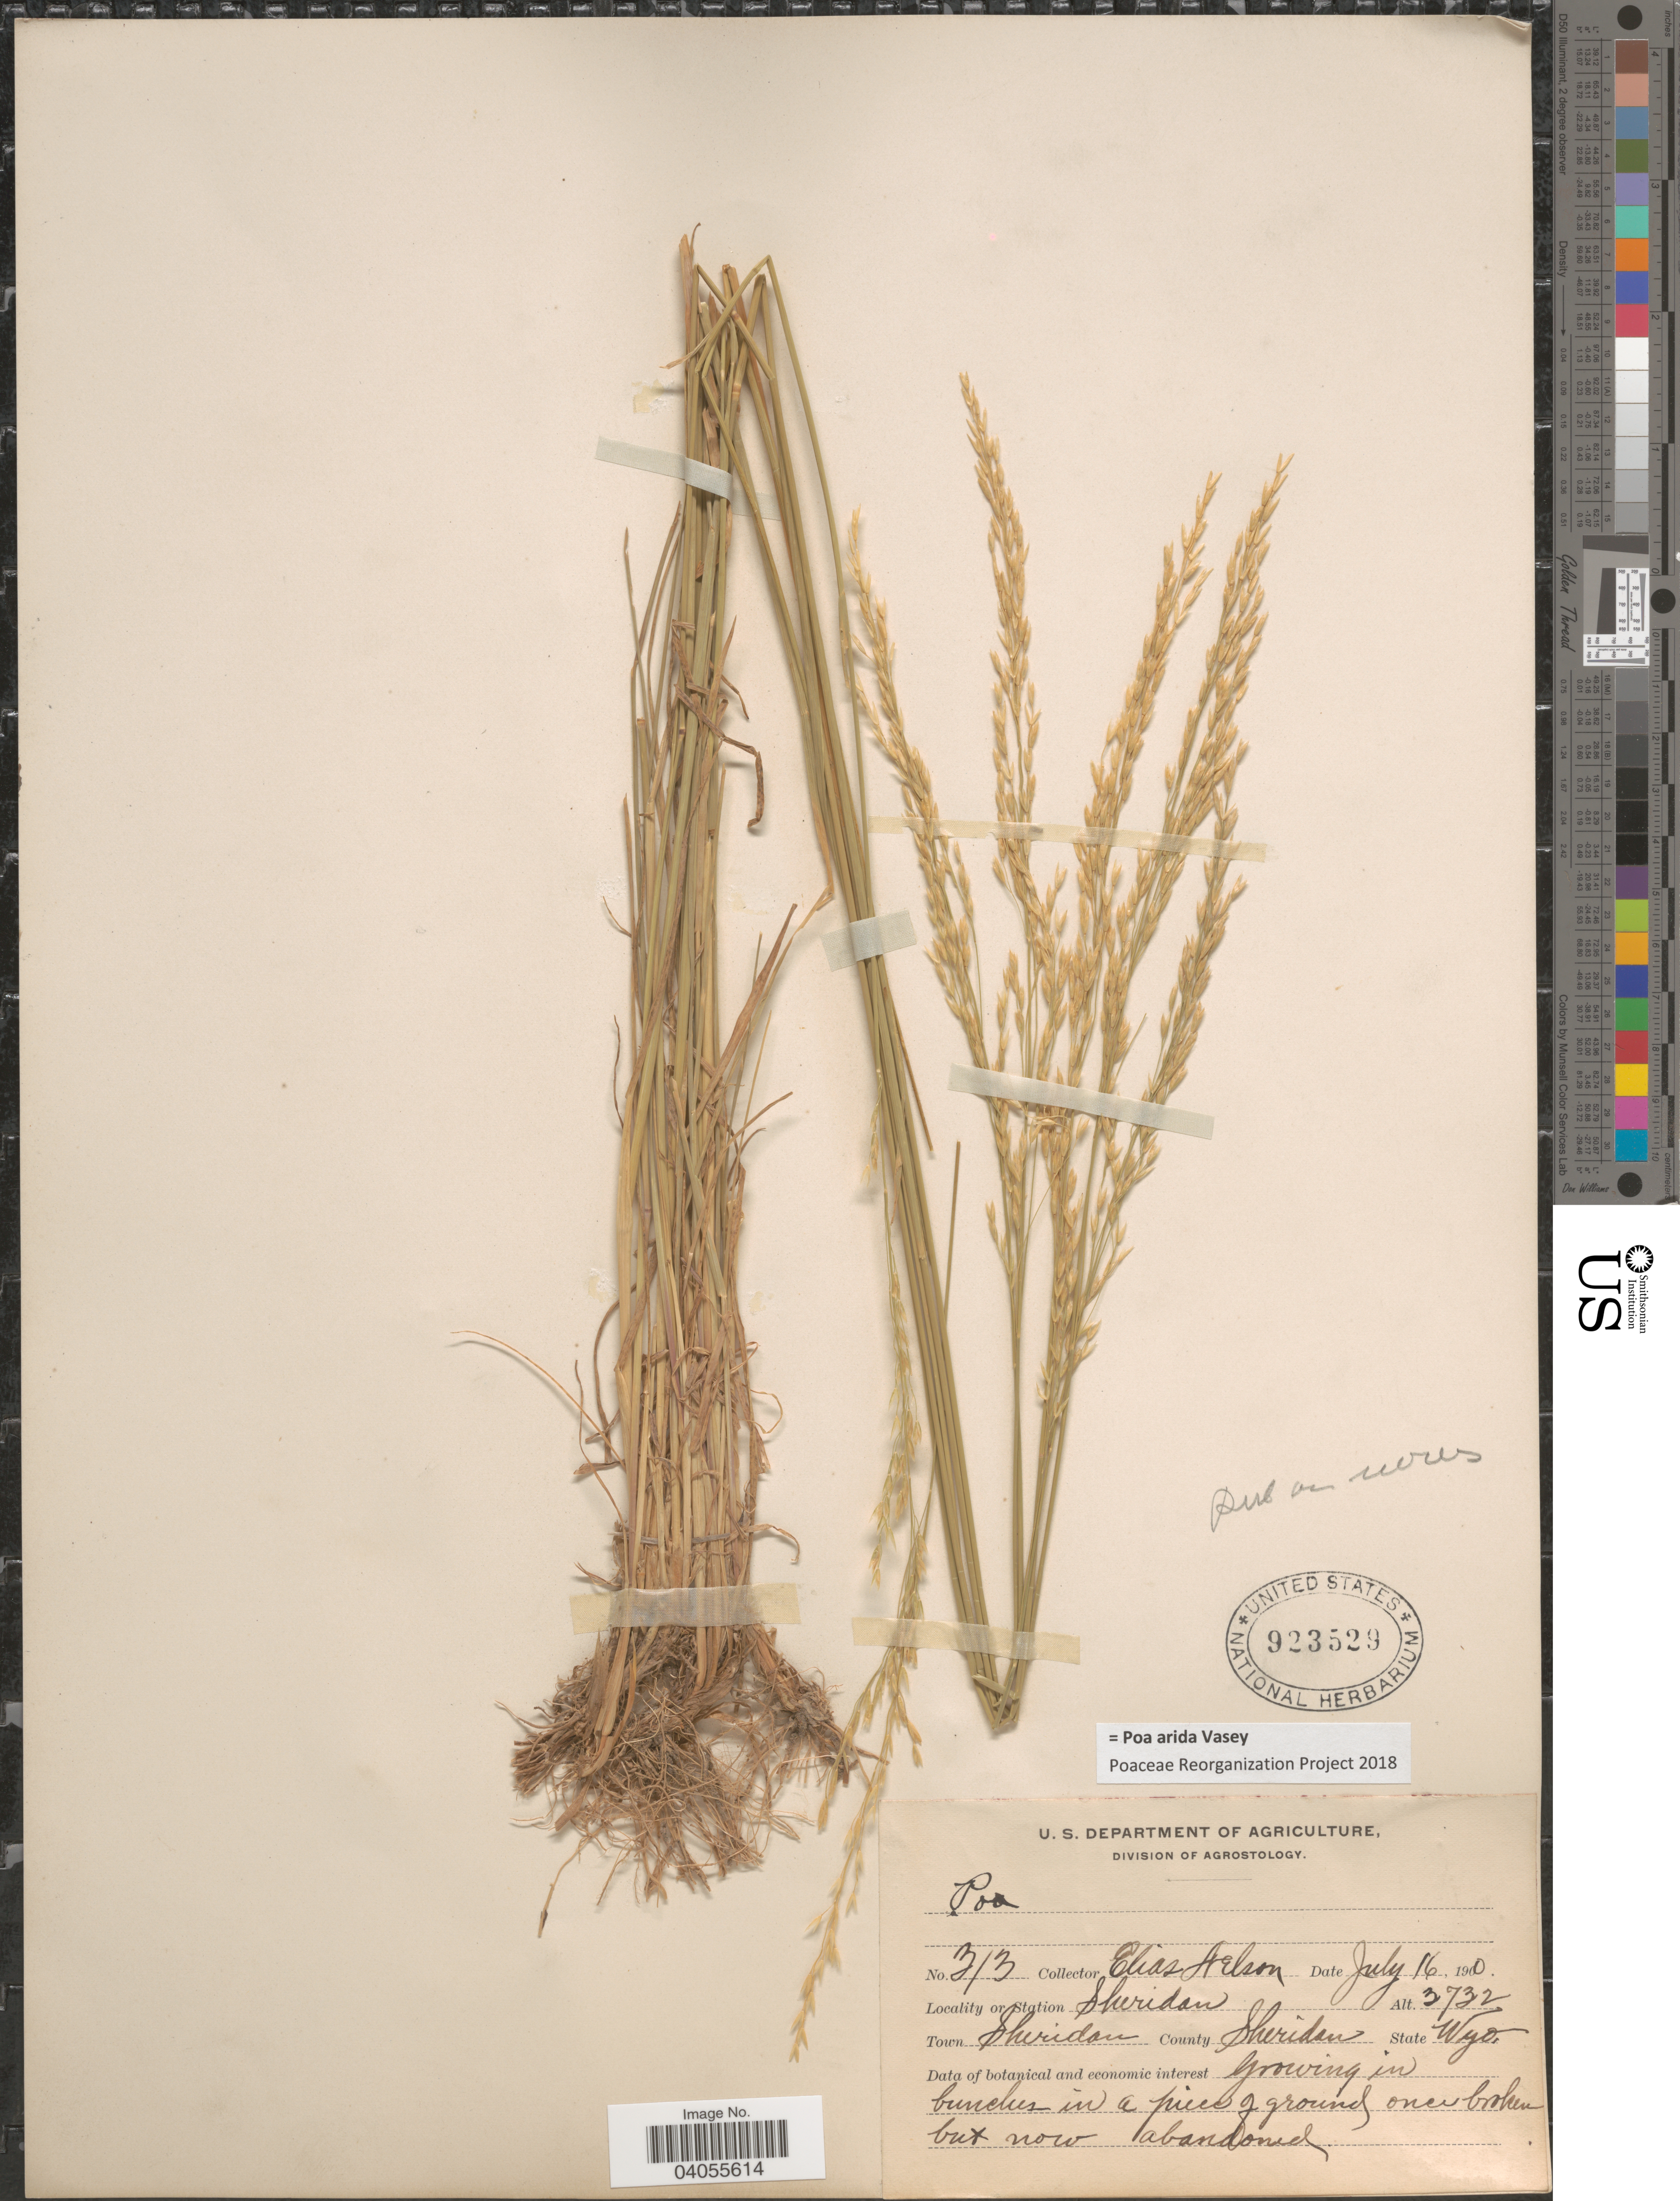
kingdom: Plantae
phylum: Tracheophyta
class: Liliopsida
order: Poales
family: Poaceae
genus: Poa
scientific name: Poa arida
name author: Vasey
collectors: E. Nelson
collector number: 313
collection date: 1900-07-16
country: United States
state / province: Wyoming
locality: Station Sheridan. Town Sheridan. County Sheridan.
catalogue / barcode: US 923529